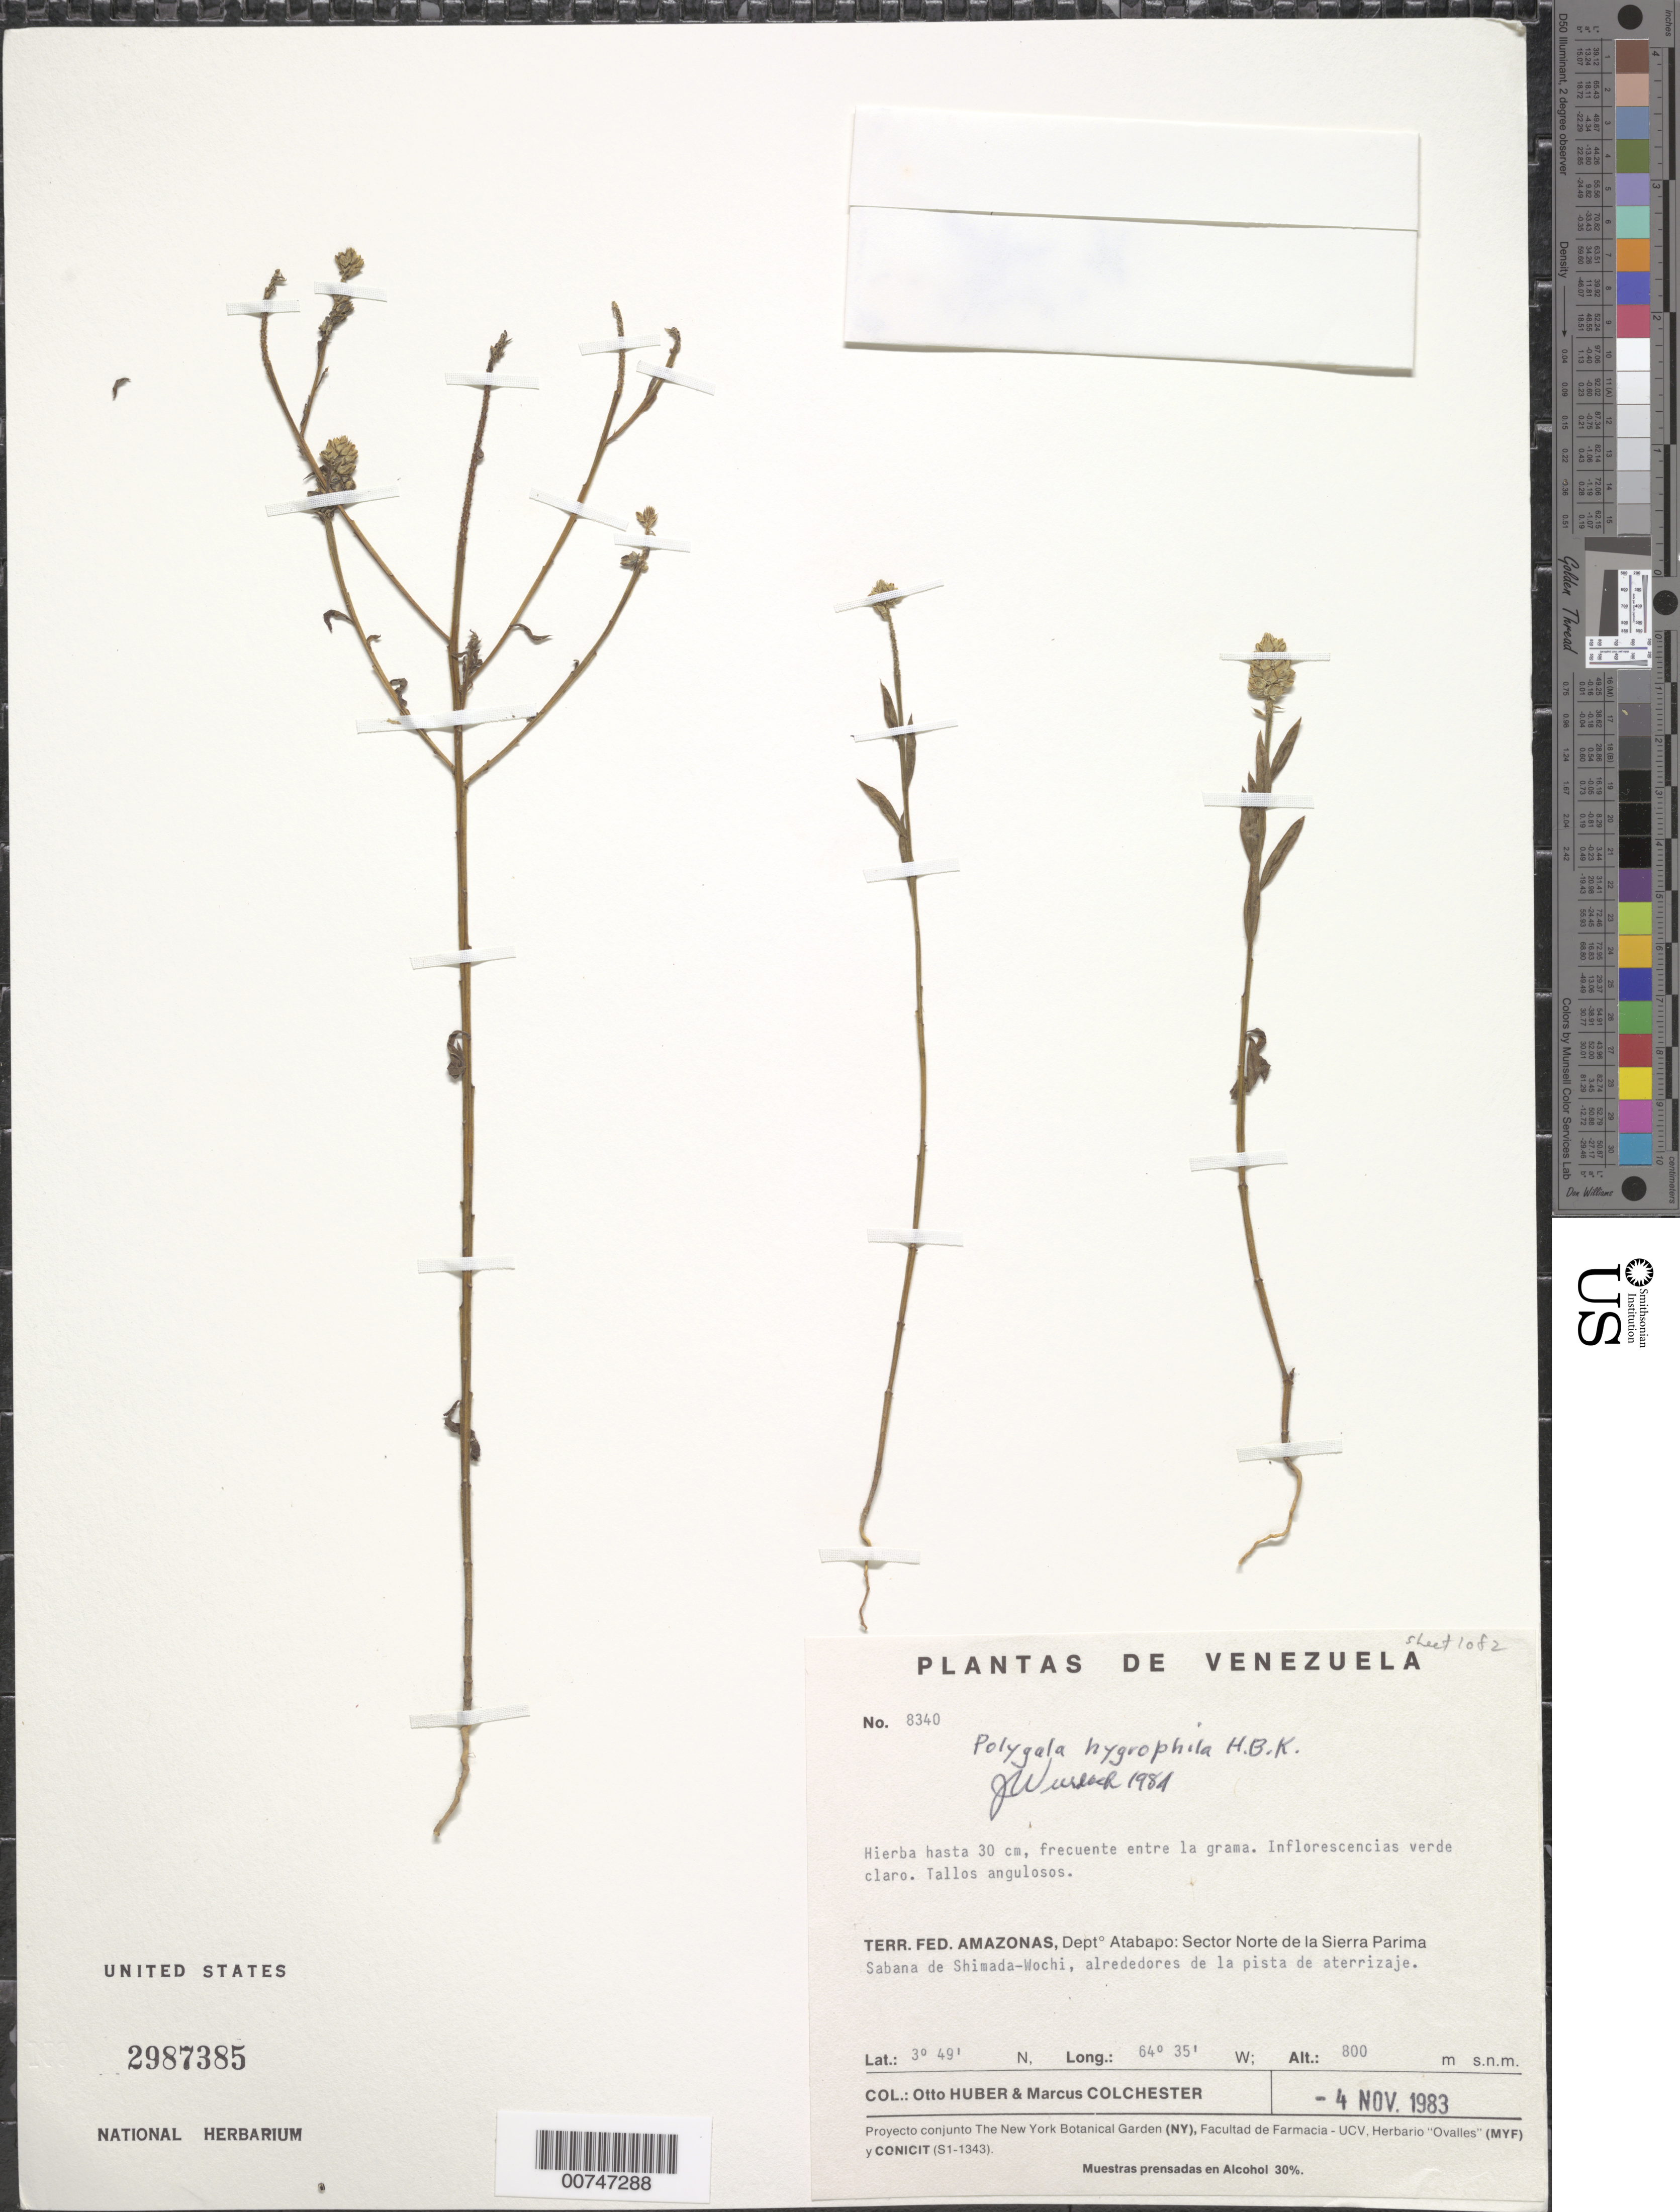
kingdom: Plantae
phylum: Tracheophyta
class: Magnoliopsida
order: Fabales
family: Polygalaceae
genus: Polygala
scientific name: Polygala hygrophila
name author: Kunth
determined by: Wurdack, John J., (US), US (UNITED STATES)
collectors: O. Huber & M. Colchester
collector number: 8340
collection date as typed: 4-Nov-83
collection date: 1983-11-04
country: Venezuela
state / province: Amazonas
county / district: Atabapo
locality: Sierra Parima, Sector Norte, Sabana de Shimada-Wochi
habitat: Alrededores de la pista de aterrizaje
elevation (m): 800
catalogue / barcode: US 2987385